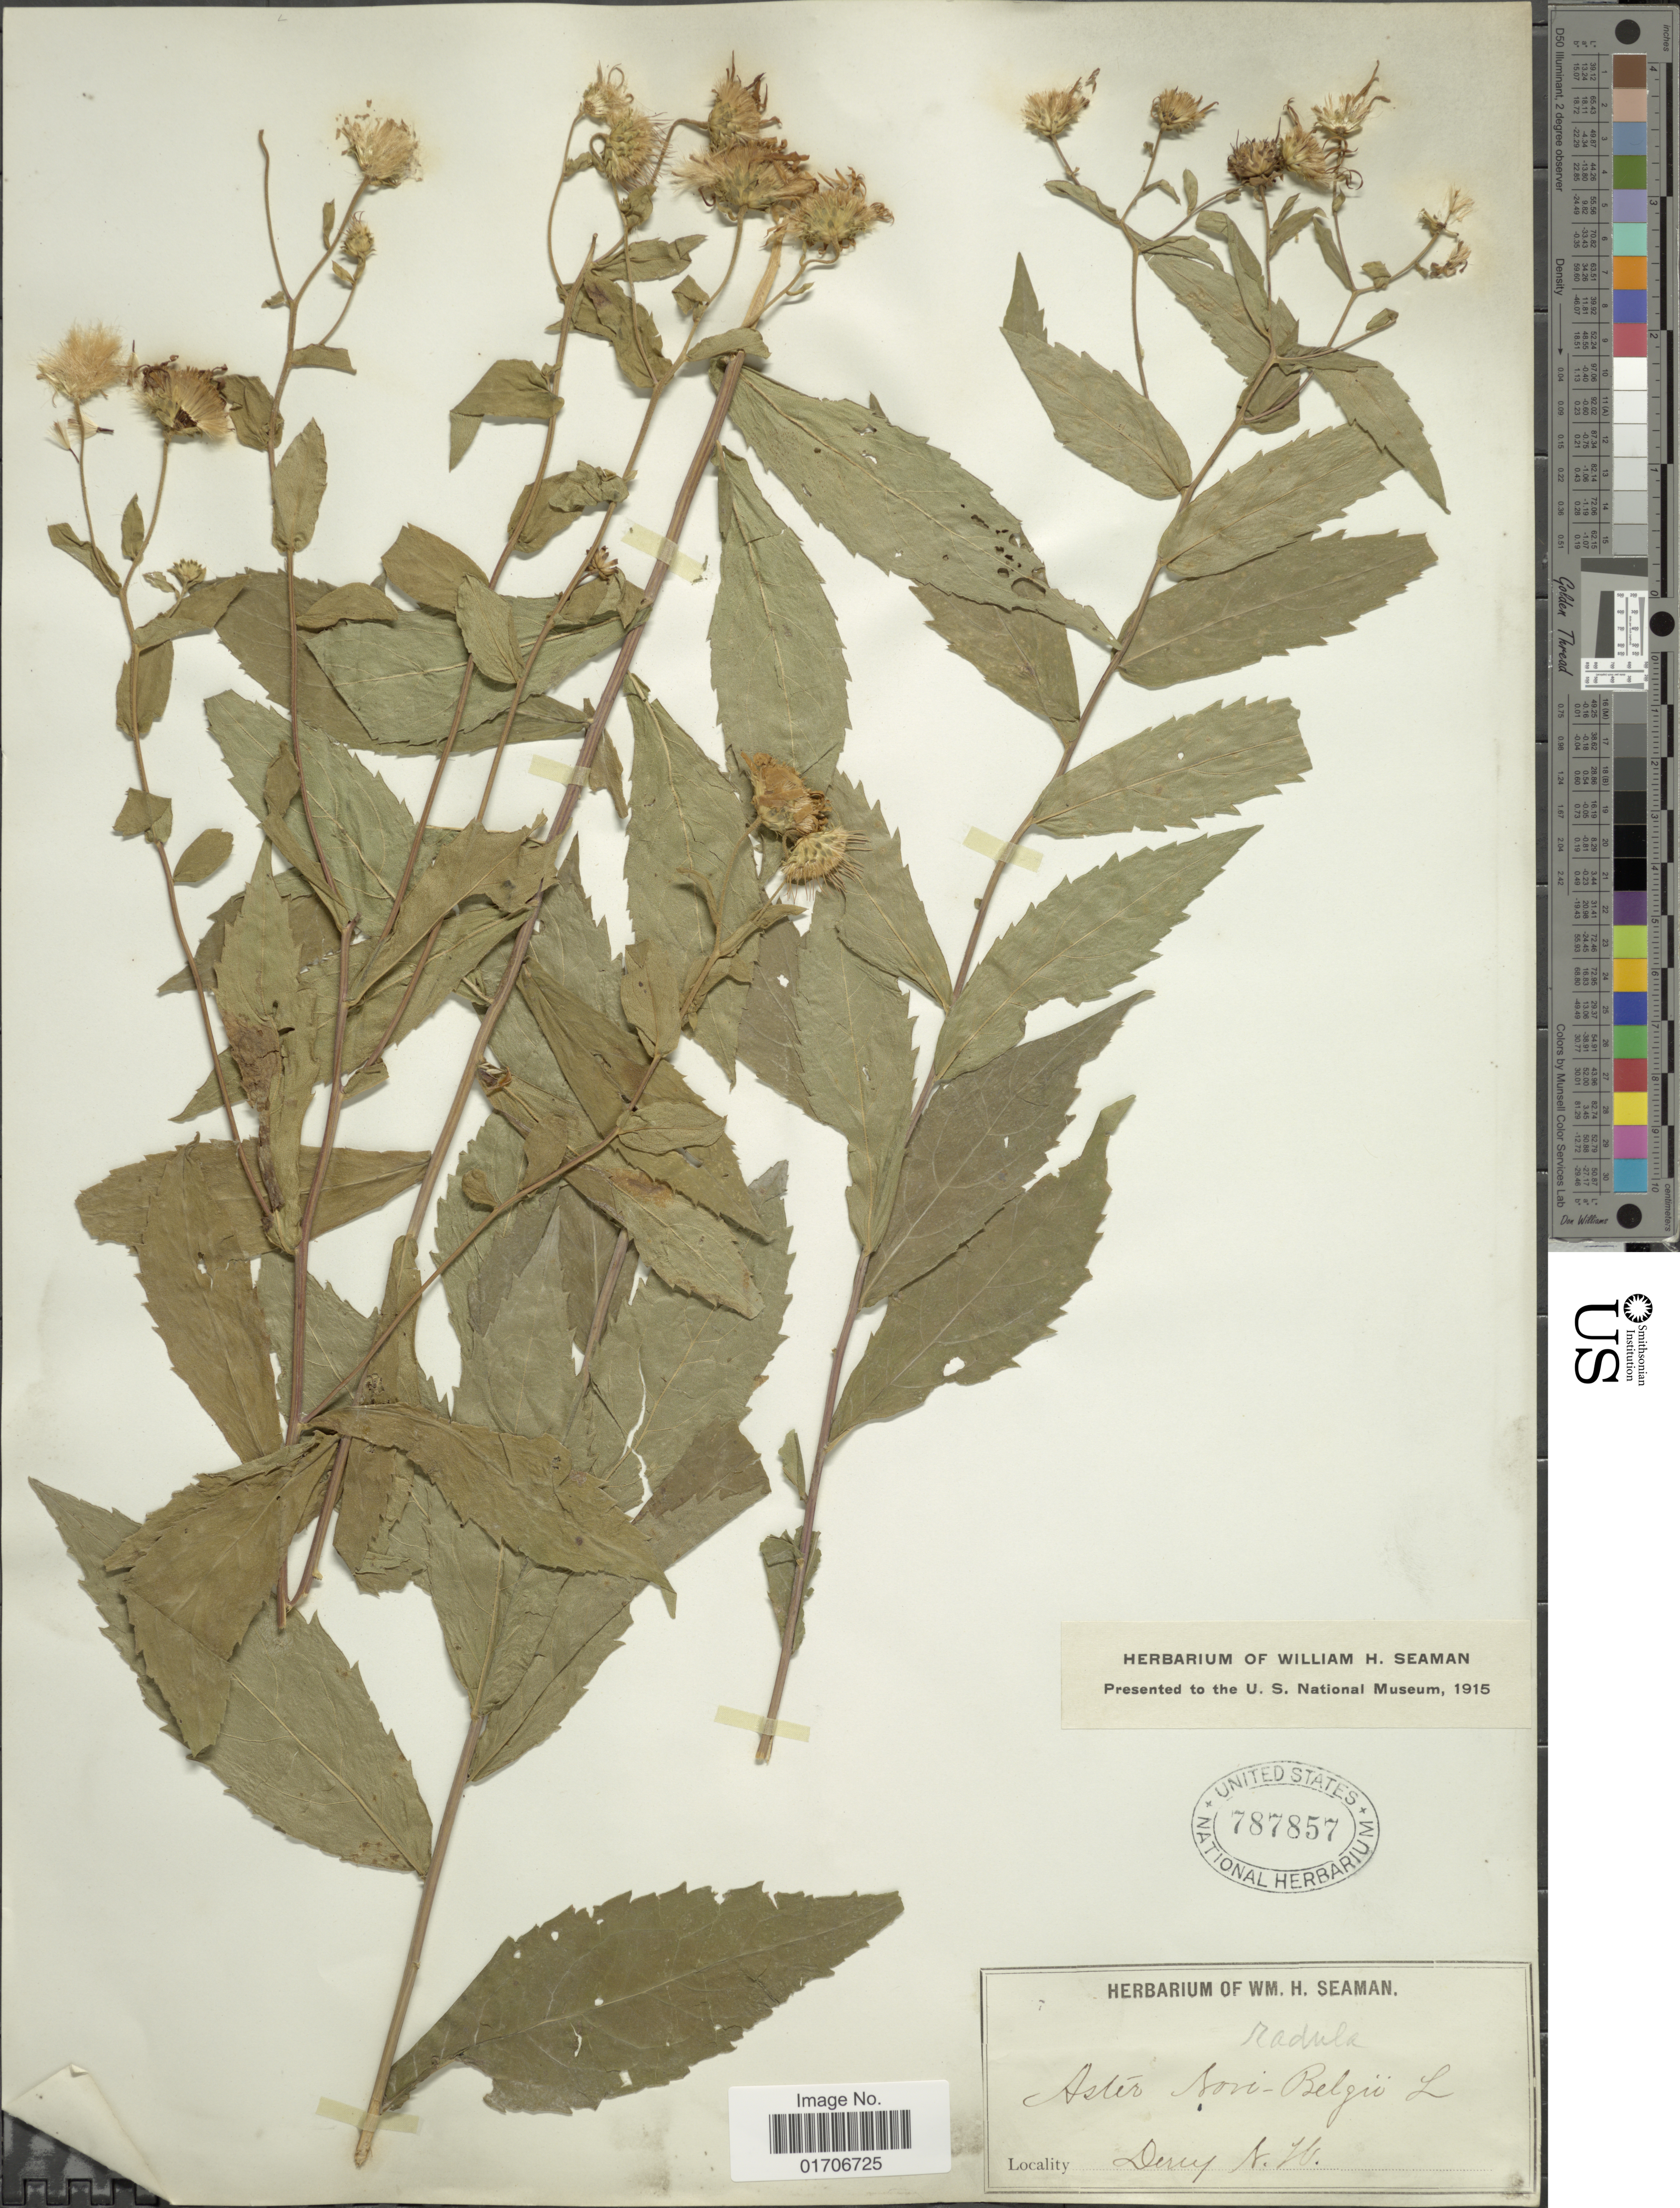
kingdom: Plantae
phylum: Tracheophyta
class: Magnoliopsida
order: Asterales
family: Asteraceae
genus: Eurybia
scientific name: Eurybia radula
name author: (Aiton) G.L. Nesom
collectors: ex herb. Seaman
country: United States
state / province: New Hampshire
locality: Derry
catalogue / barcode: US 787857